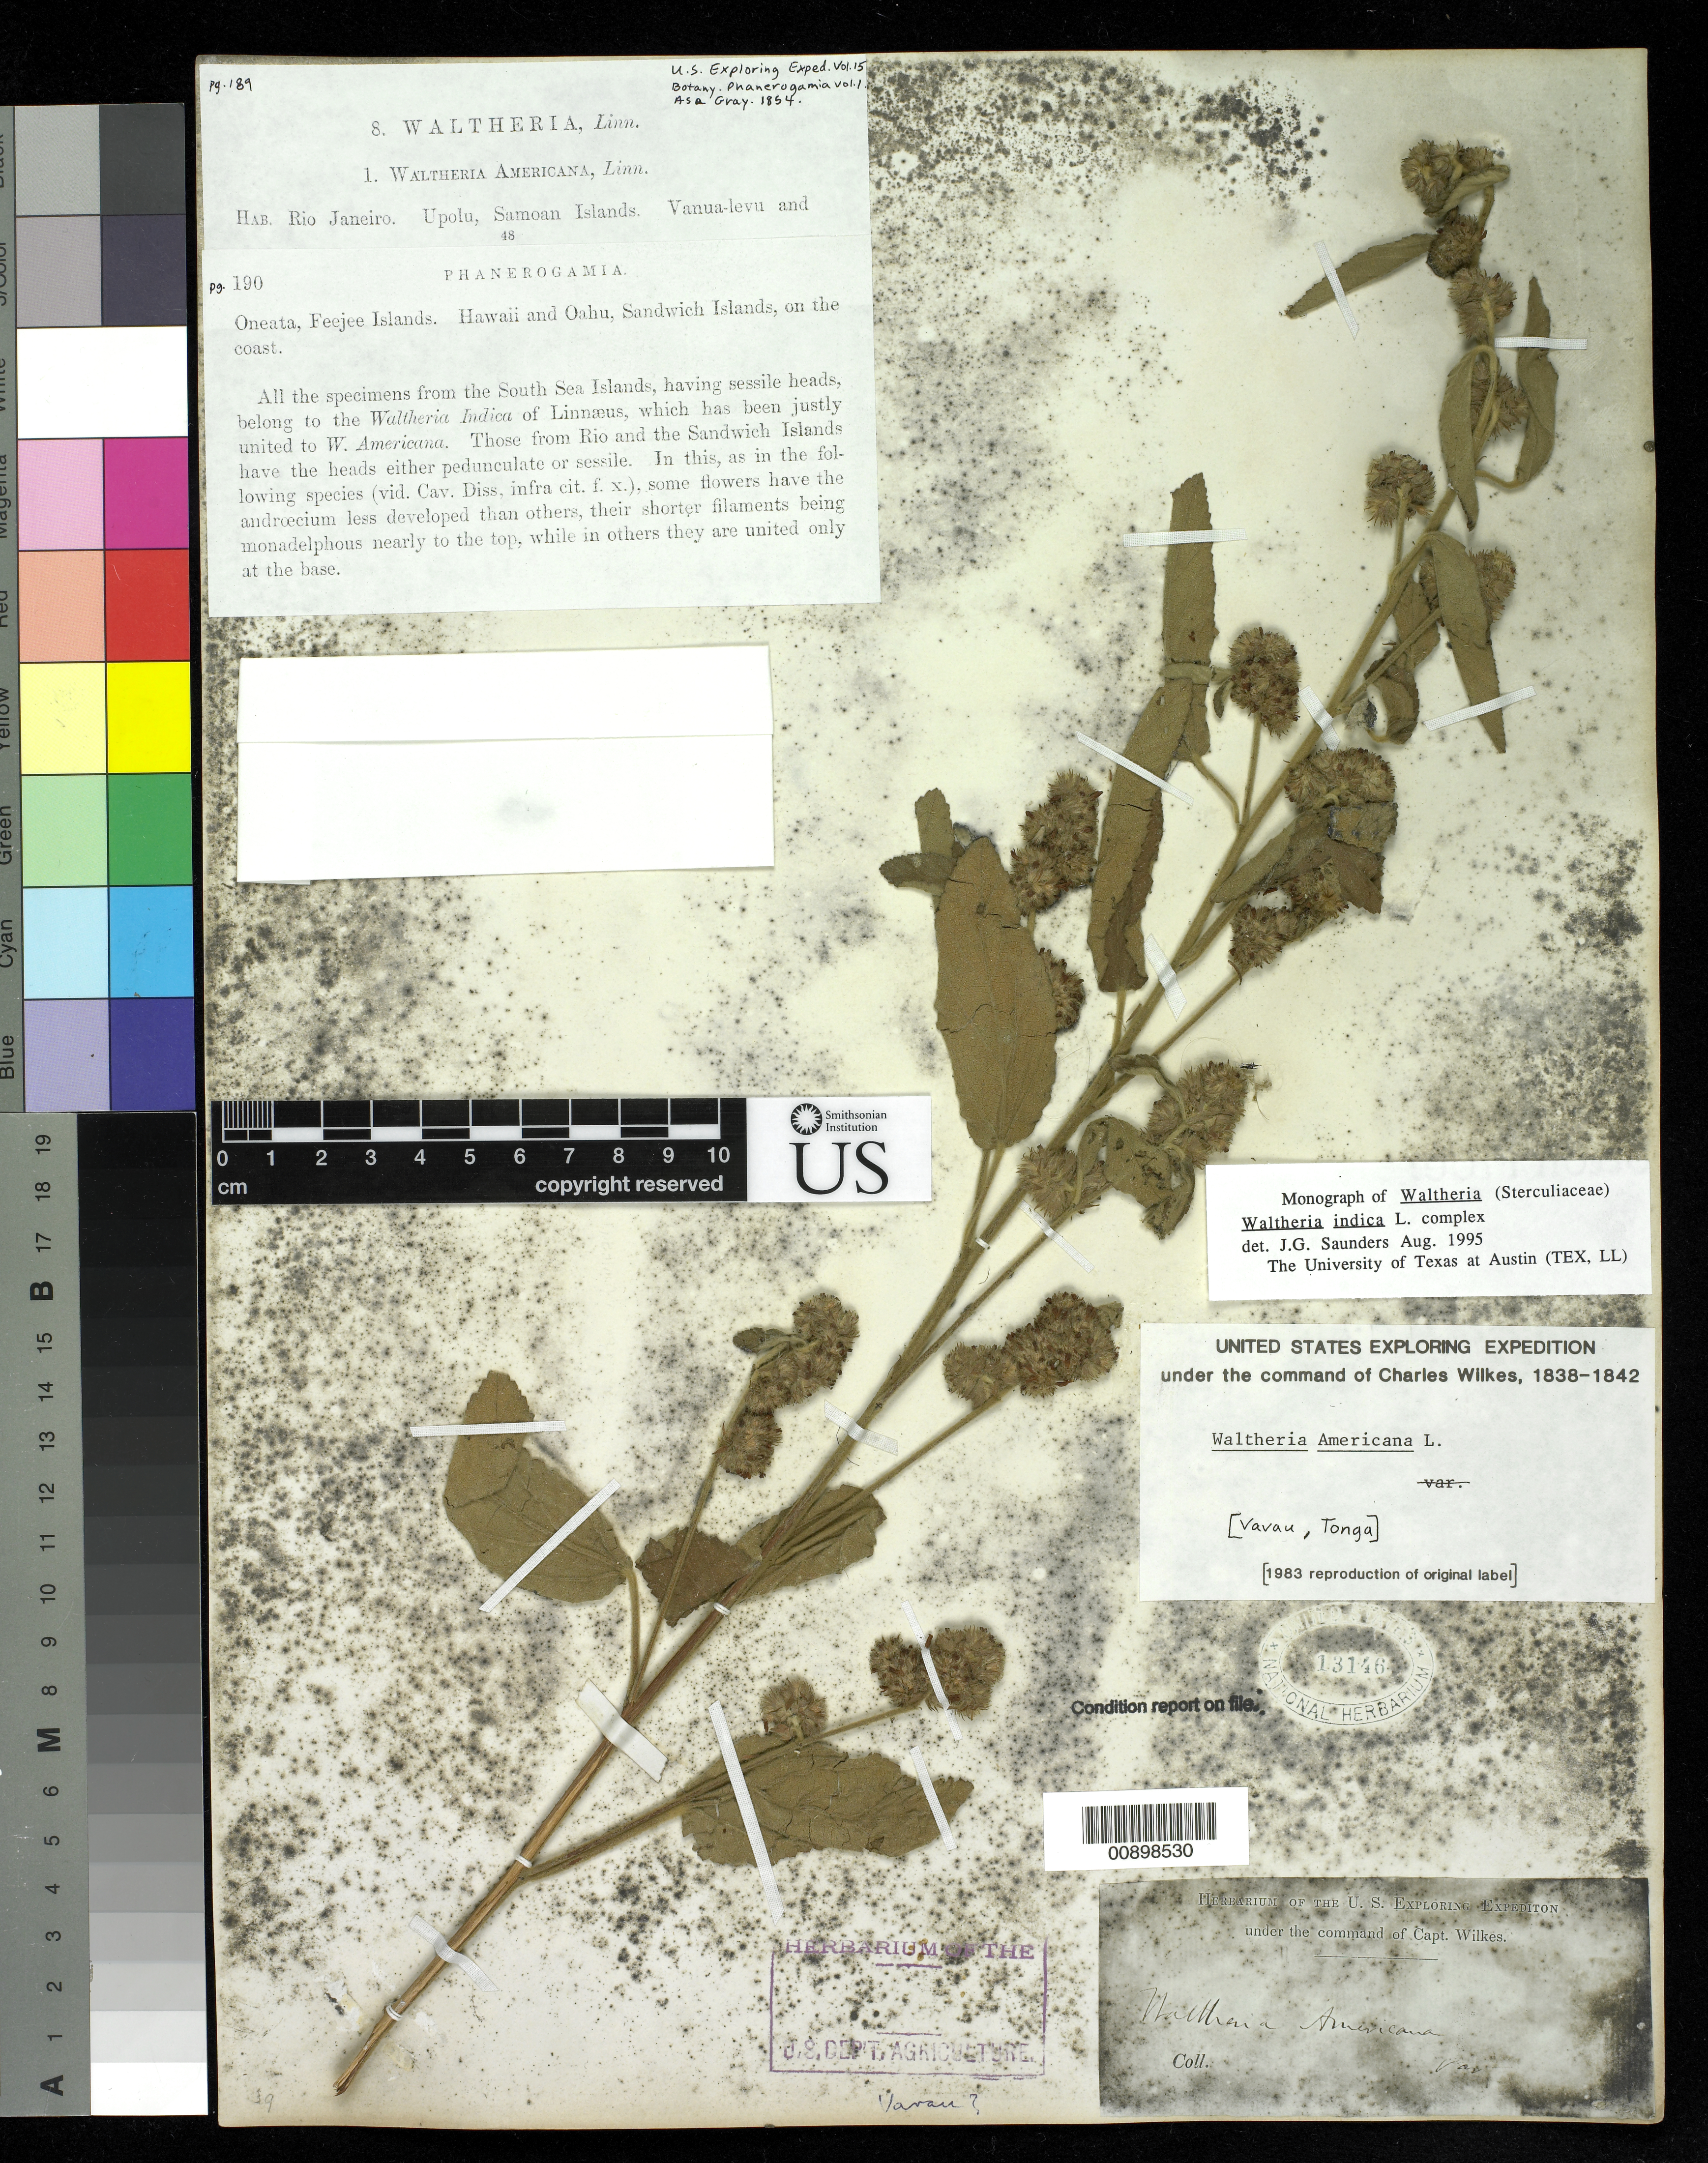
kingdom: Plantae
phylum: Tracheophyta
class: Magnoliopsida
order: Malvales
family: Malvaceae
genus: Waltheria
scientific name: Waltheria indica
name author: L.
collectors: Wilkes Explor. Exped.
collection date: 1838/1842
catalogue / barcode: US 13146